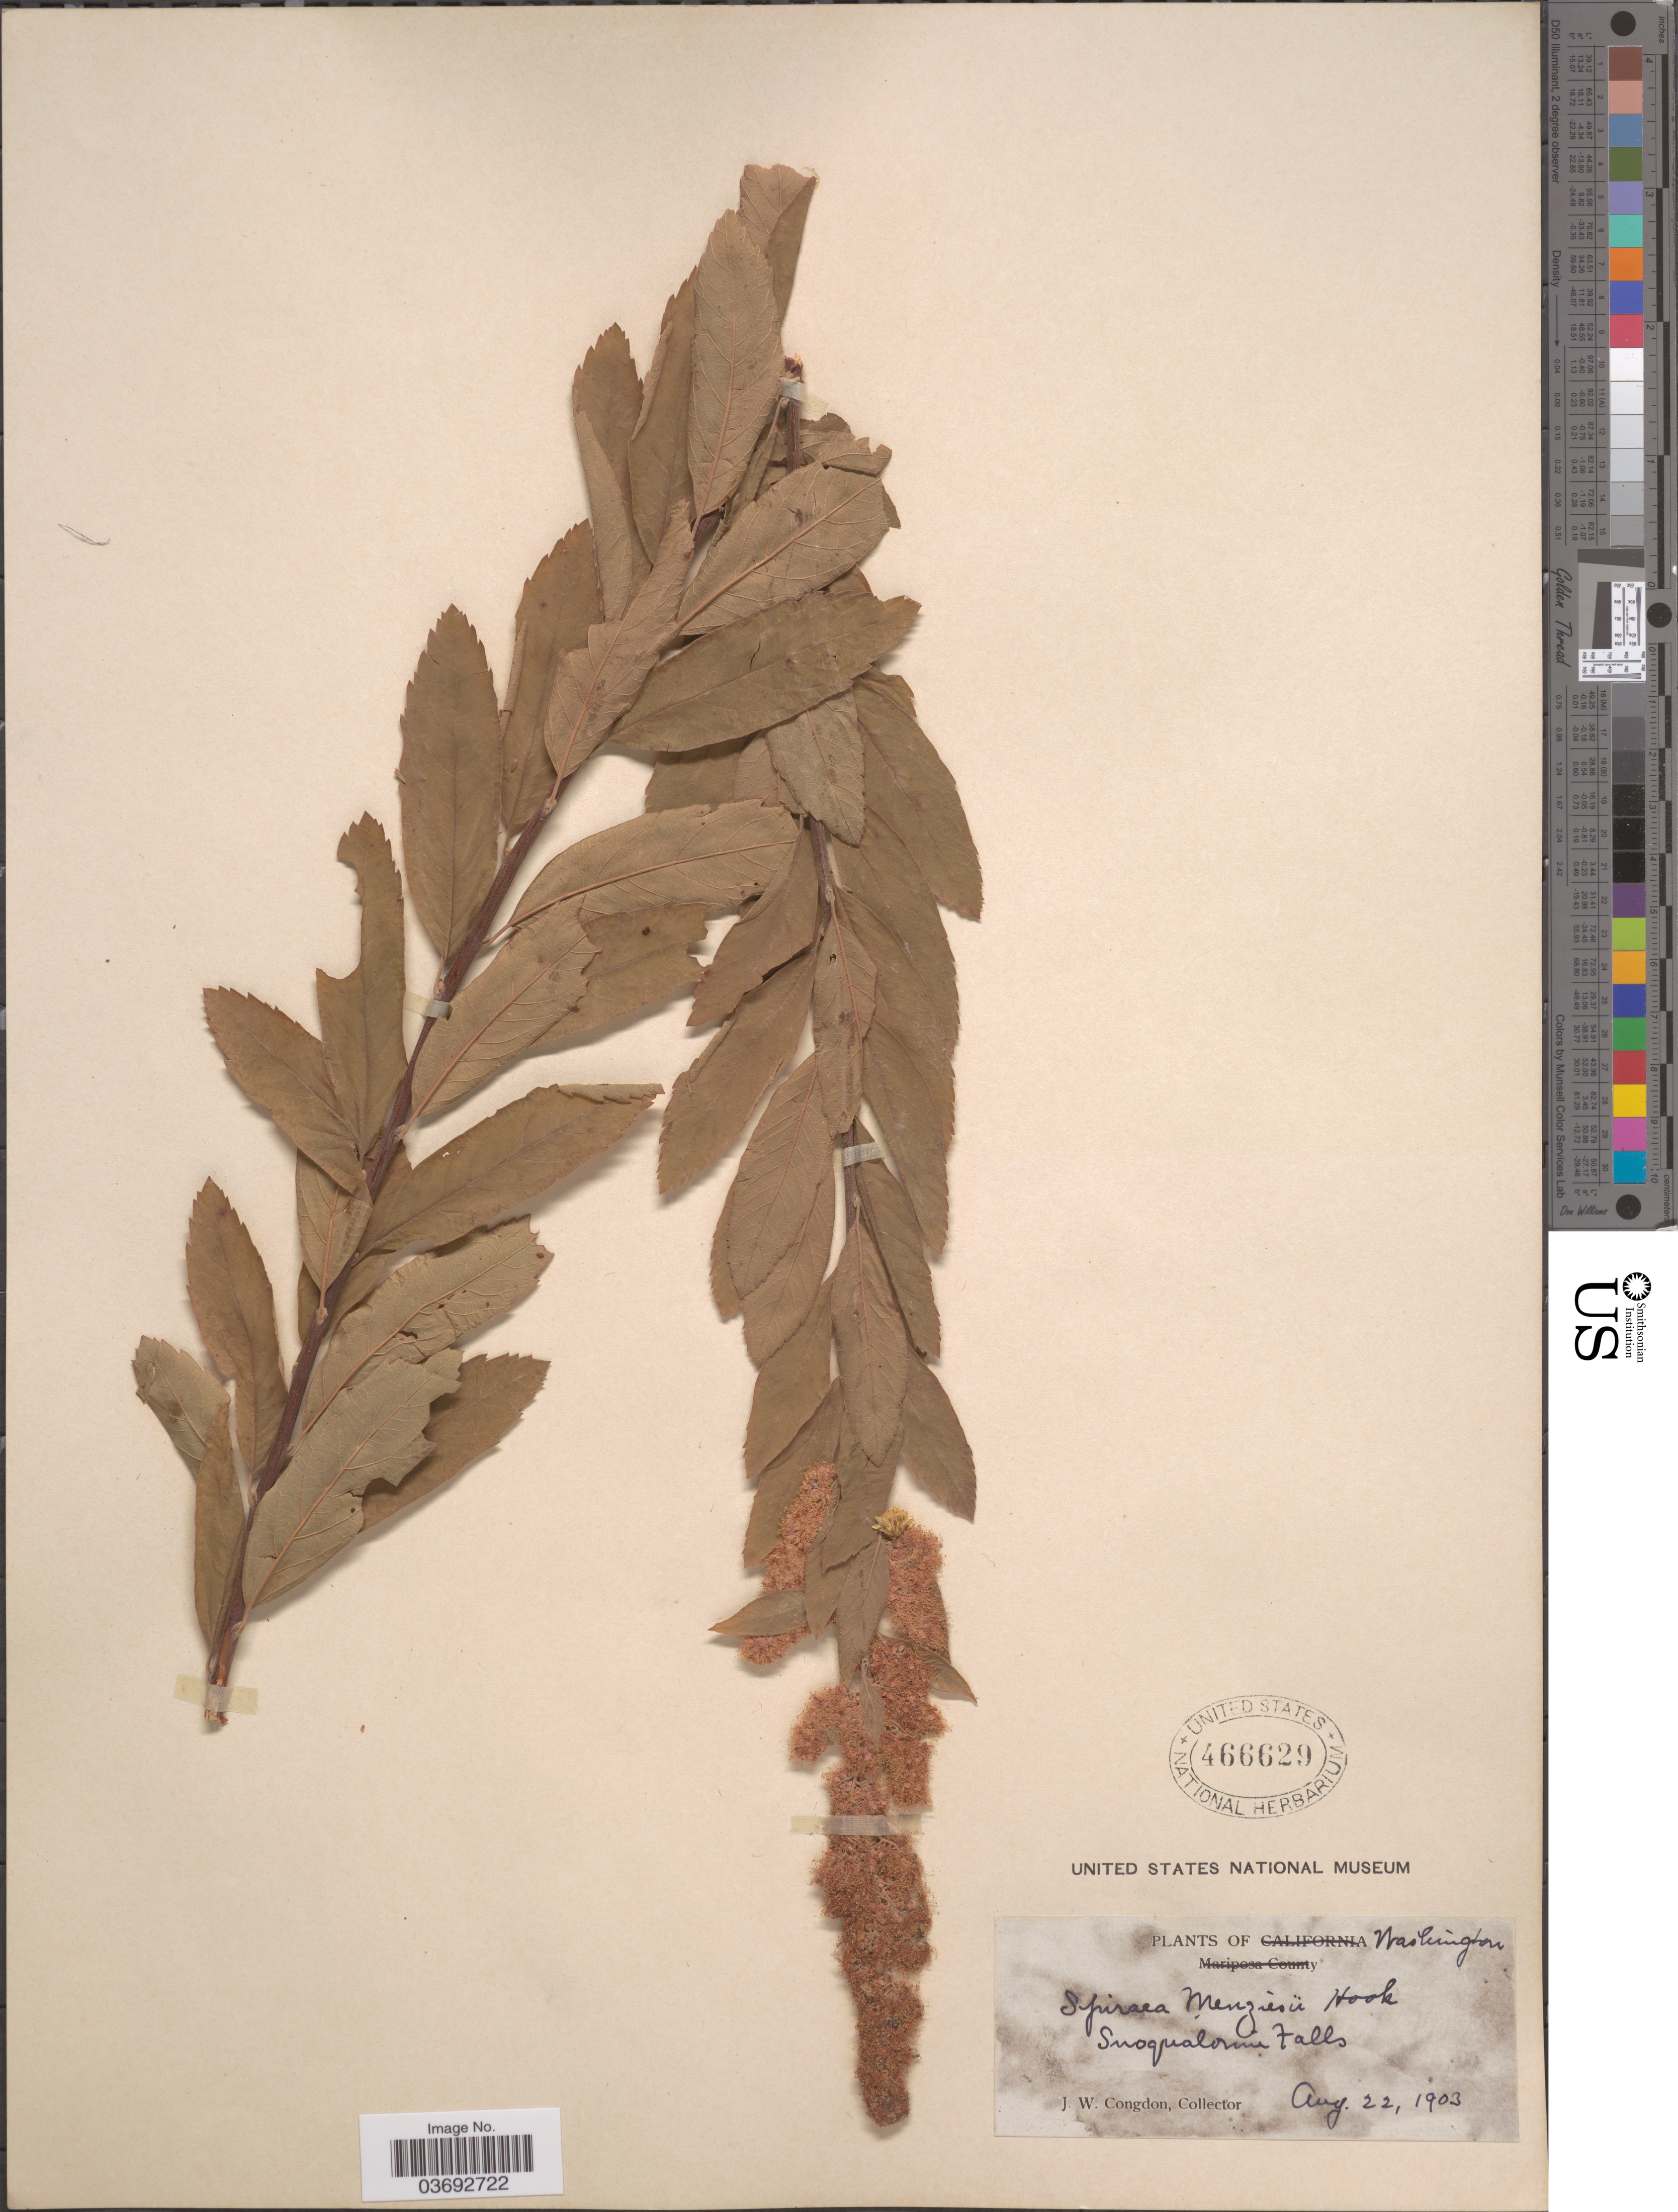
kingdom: Plantae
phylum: Tracheophyta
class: Magnoliopsida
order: Rosales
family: Rosaceae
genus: Spiraea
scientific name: Spiraea menziesii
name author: Hook.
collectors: J. W. Congdon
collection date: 1903-08-22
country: United States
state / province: Washington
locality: Snoqualmie Falls.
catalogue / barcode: US 466629